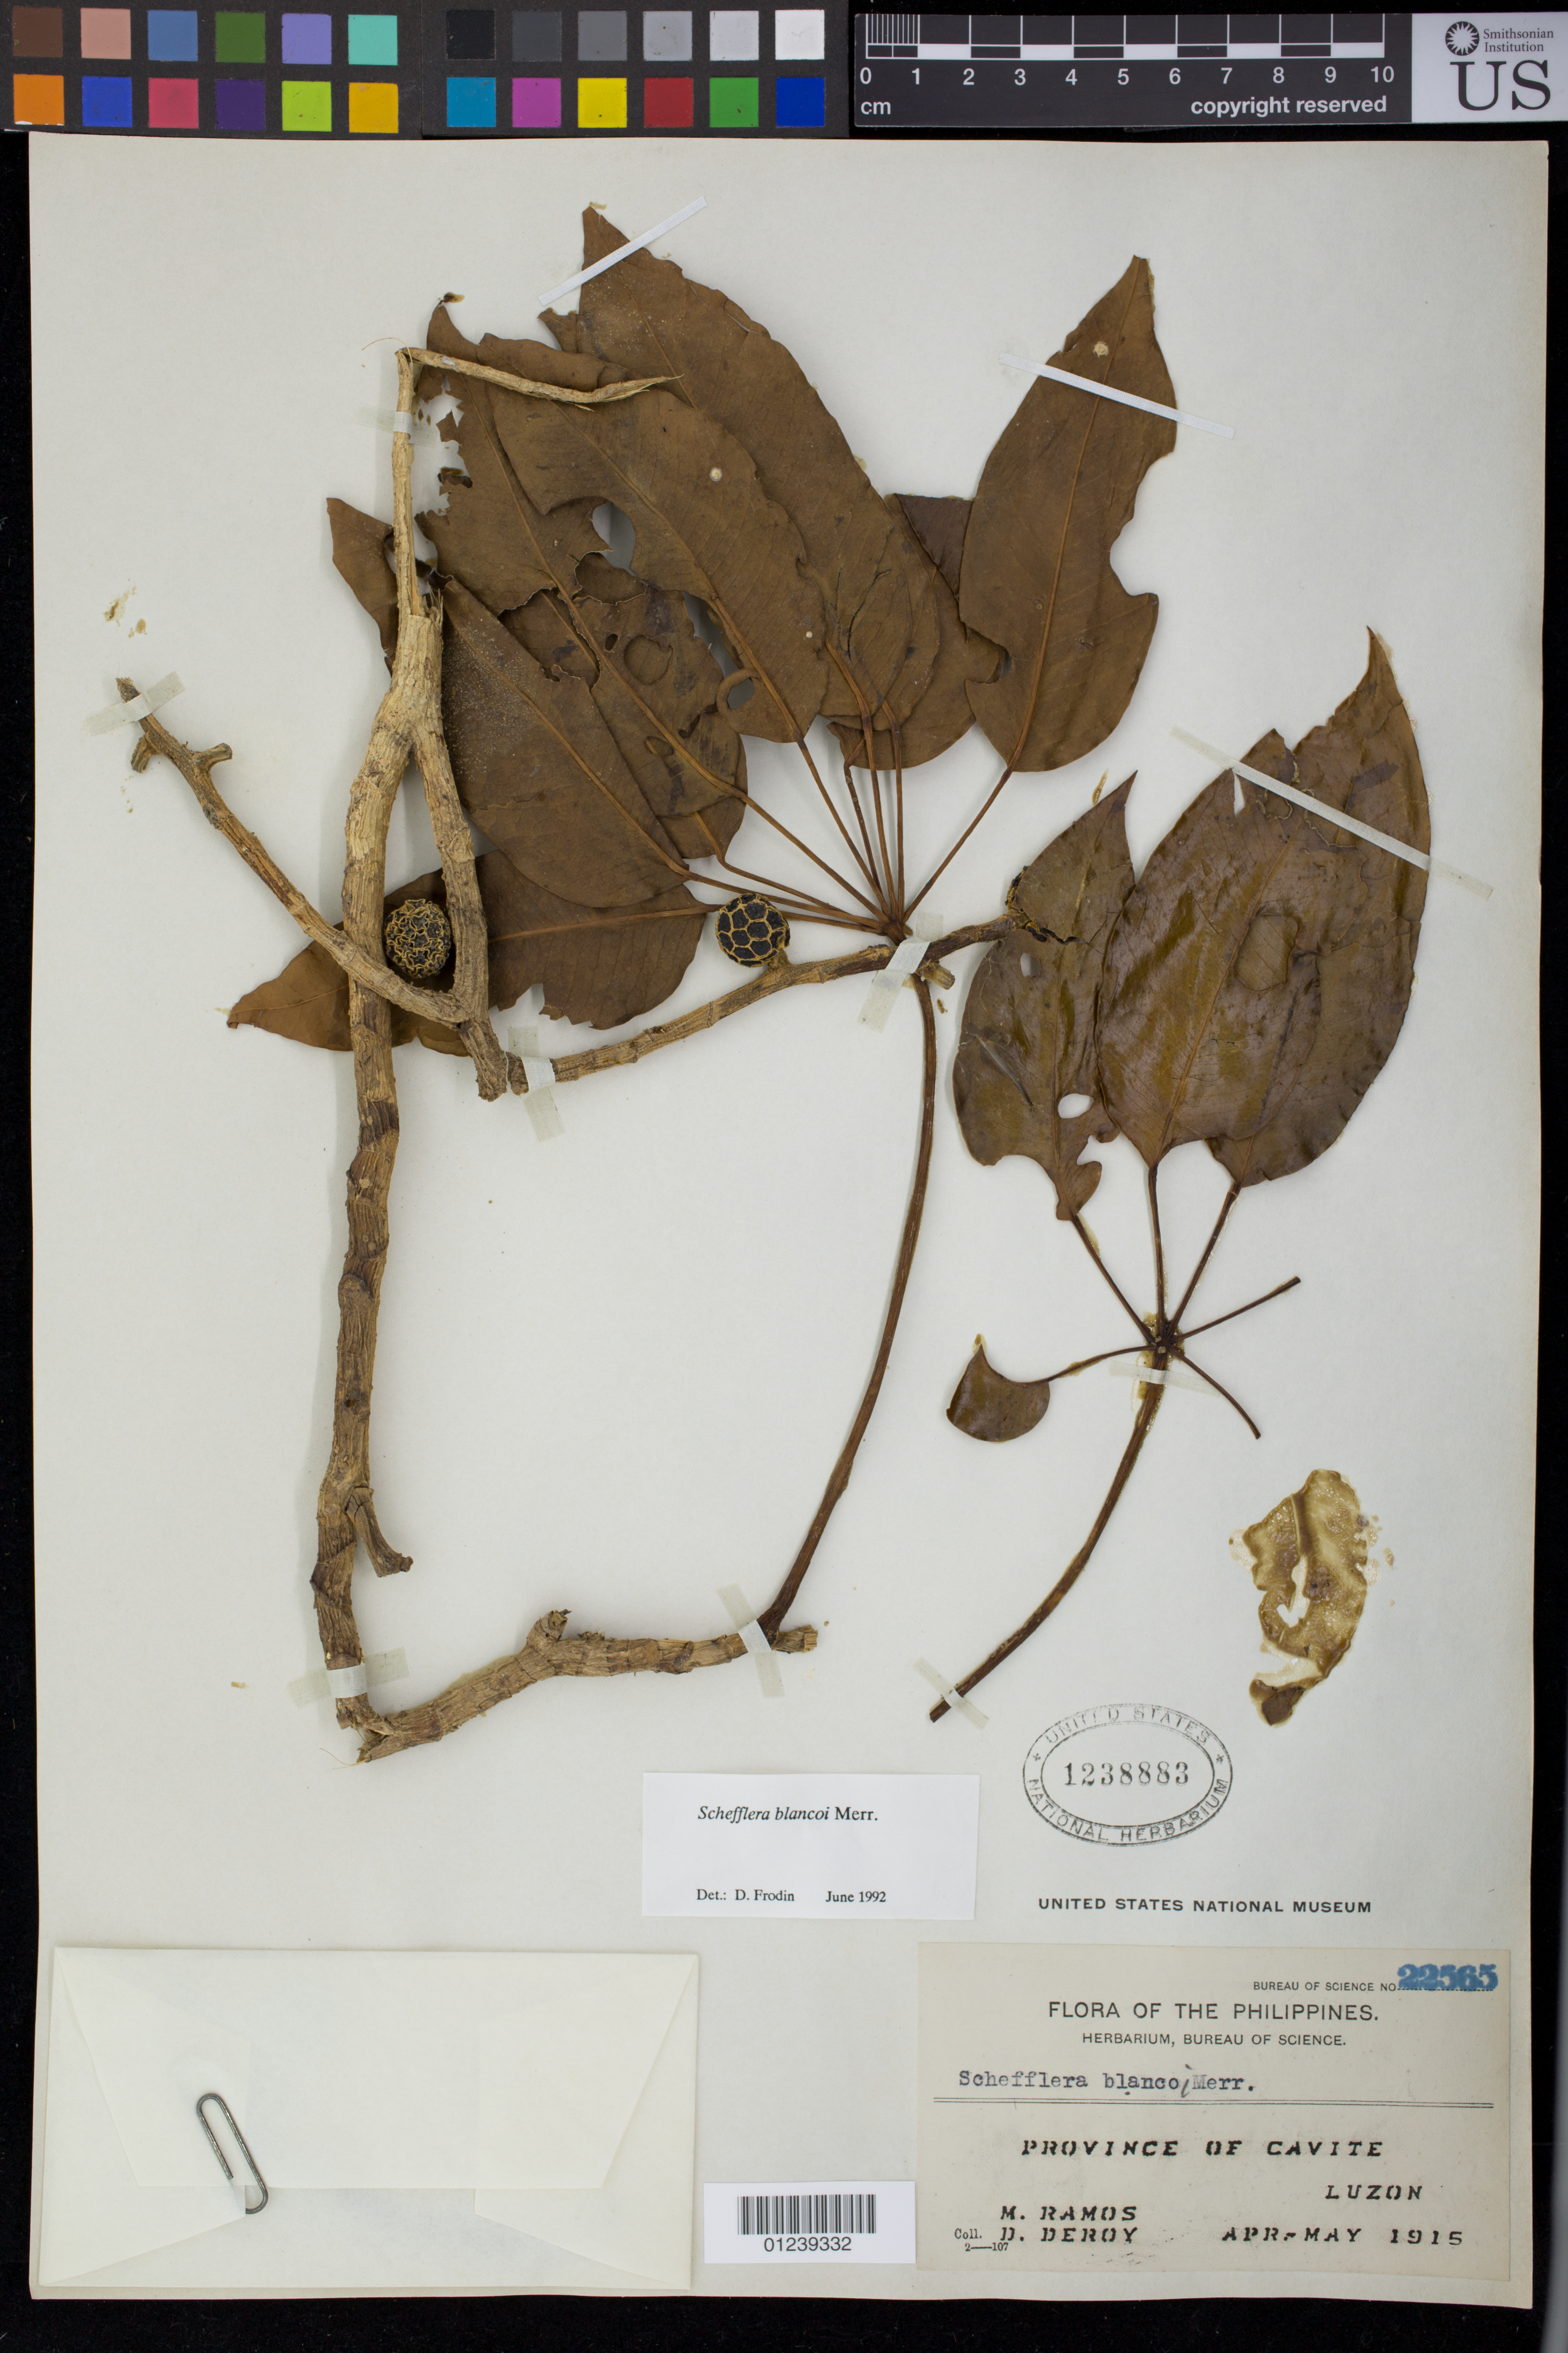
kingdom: Plantae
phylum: Tracheophyta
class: Magnoliopsida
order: Apiales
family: Araliaceae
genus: Schefflera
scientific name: Schefflera blancoi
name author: Merr.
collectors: M. Ramos & M. Ramos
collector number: Bur. Sci. 22565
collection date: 1915-04/1915-05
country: Philippines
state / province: Calabarzon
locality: Province of Cavite, Luzon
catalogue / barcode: US 1238883